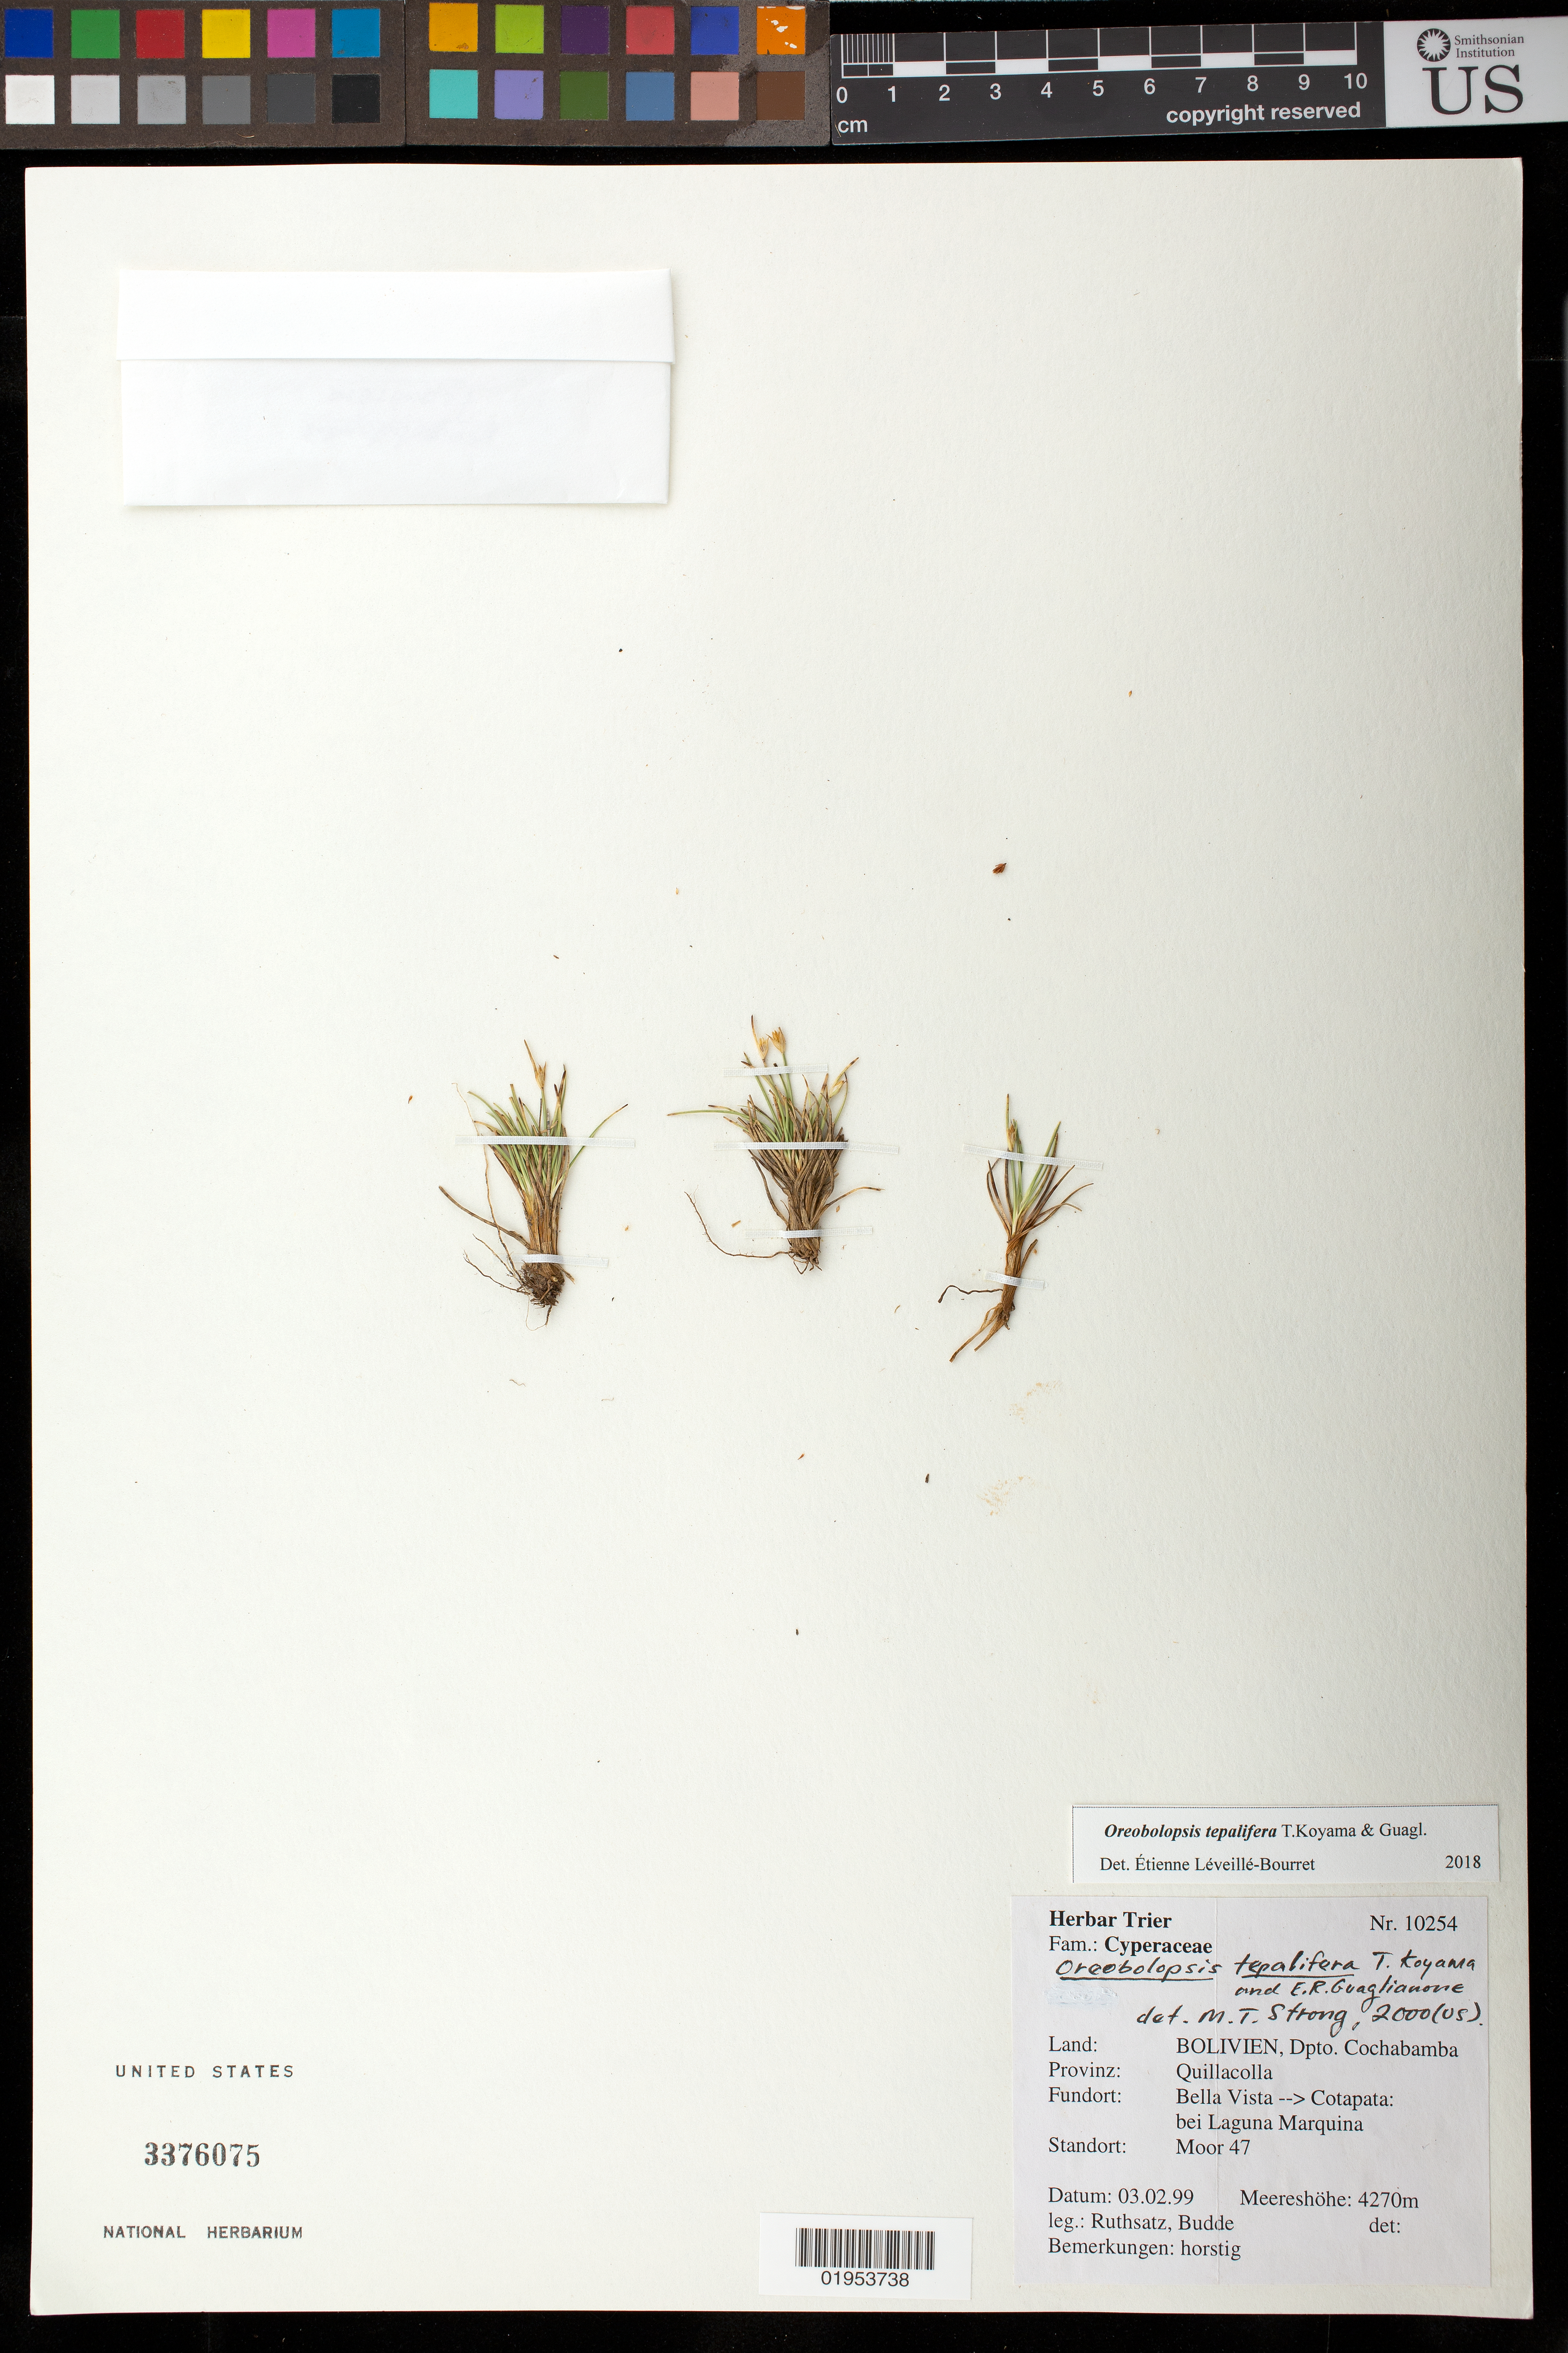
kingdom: Plantae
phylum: Tracheophyta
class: Liliopsida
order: Poales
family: Cyperaceae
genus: Oreobolopsis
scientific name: Oreobolopsis tepalifera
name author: T. Koyama & Guagl.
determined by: Strong, M. T., (US), Smithsonian Institution - National Museum of Natural History (UNITED STATES)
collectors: B. Ruthsatz & -- Budde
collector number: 10254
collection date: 1999-02-03 or 1999-03-02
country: Bolivia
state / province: Cochabamba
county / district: Quillacollo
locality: Bella Vista to Cotapata, bei Laguna Marquina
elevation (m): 4270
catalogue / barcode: US 3376075